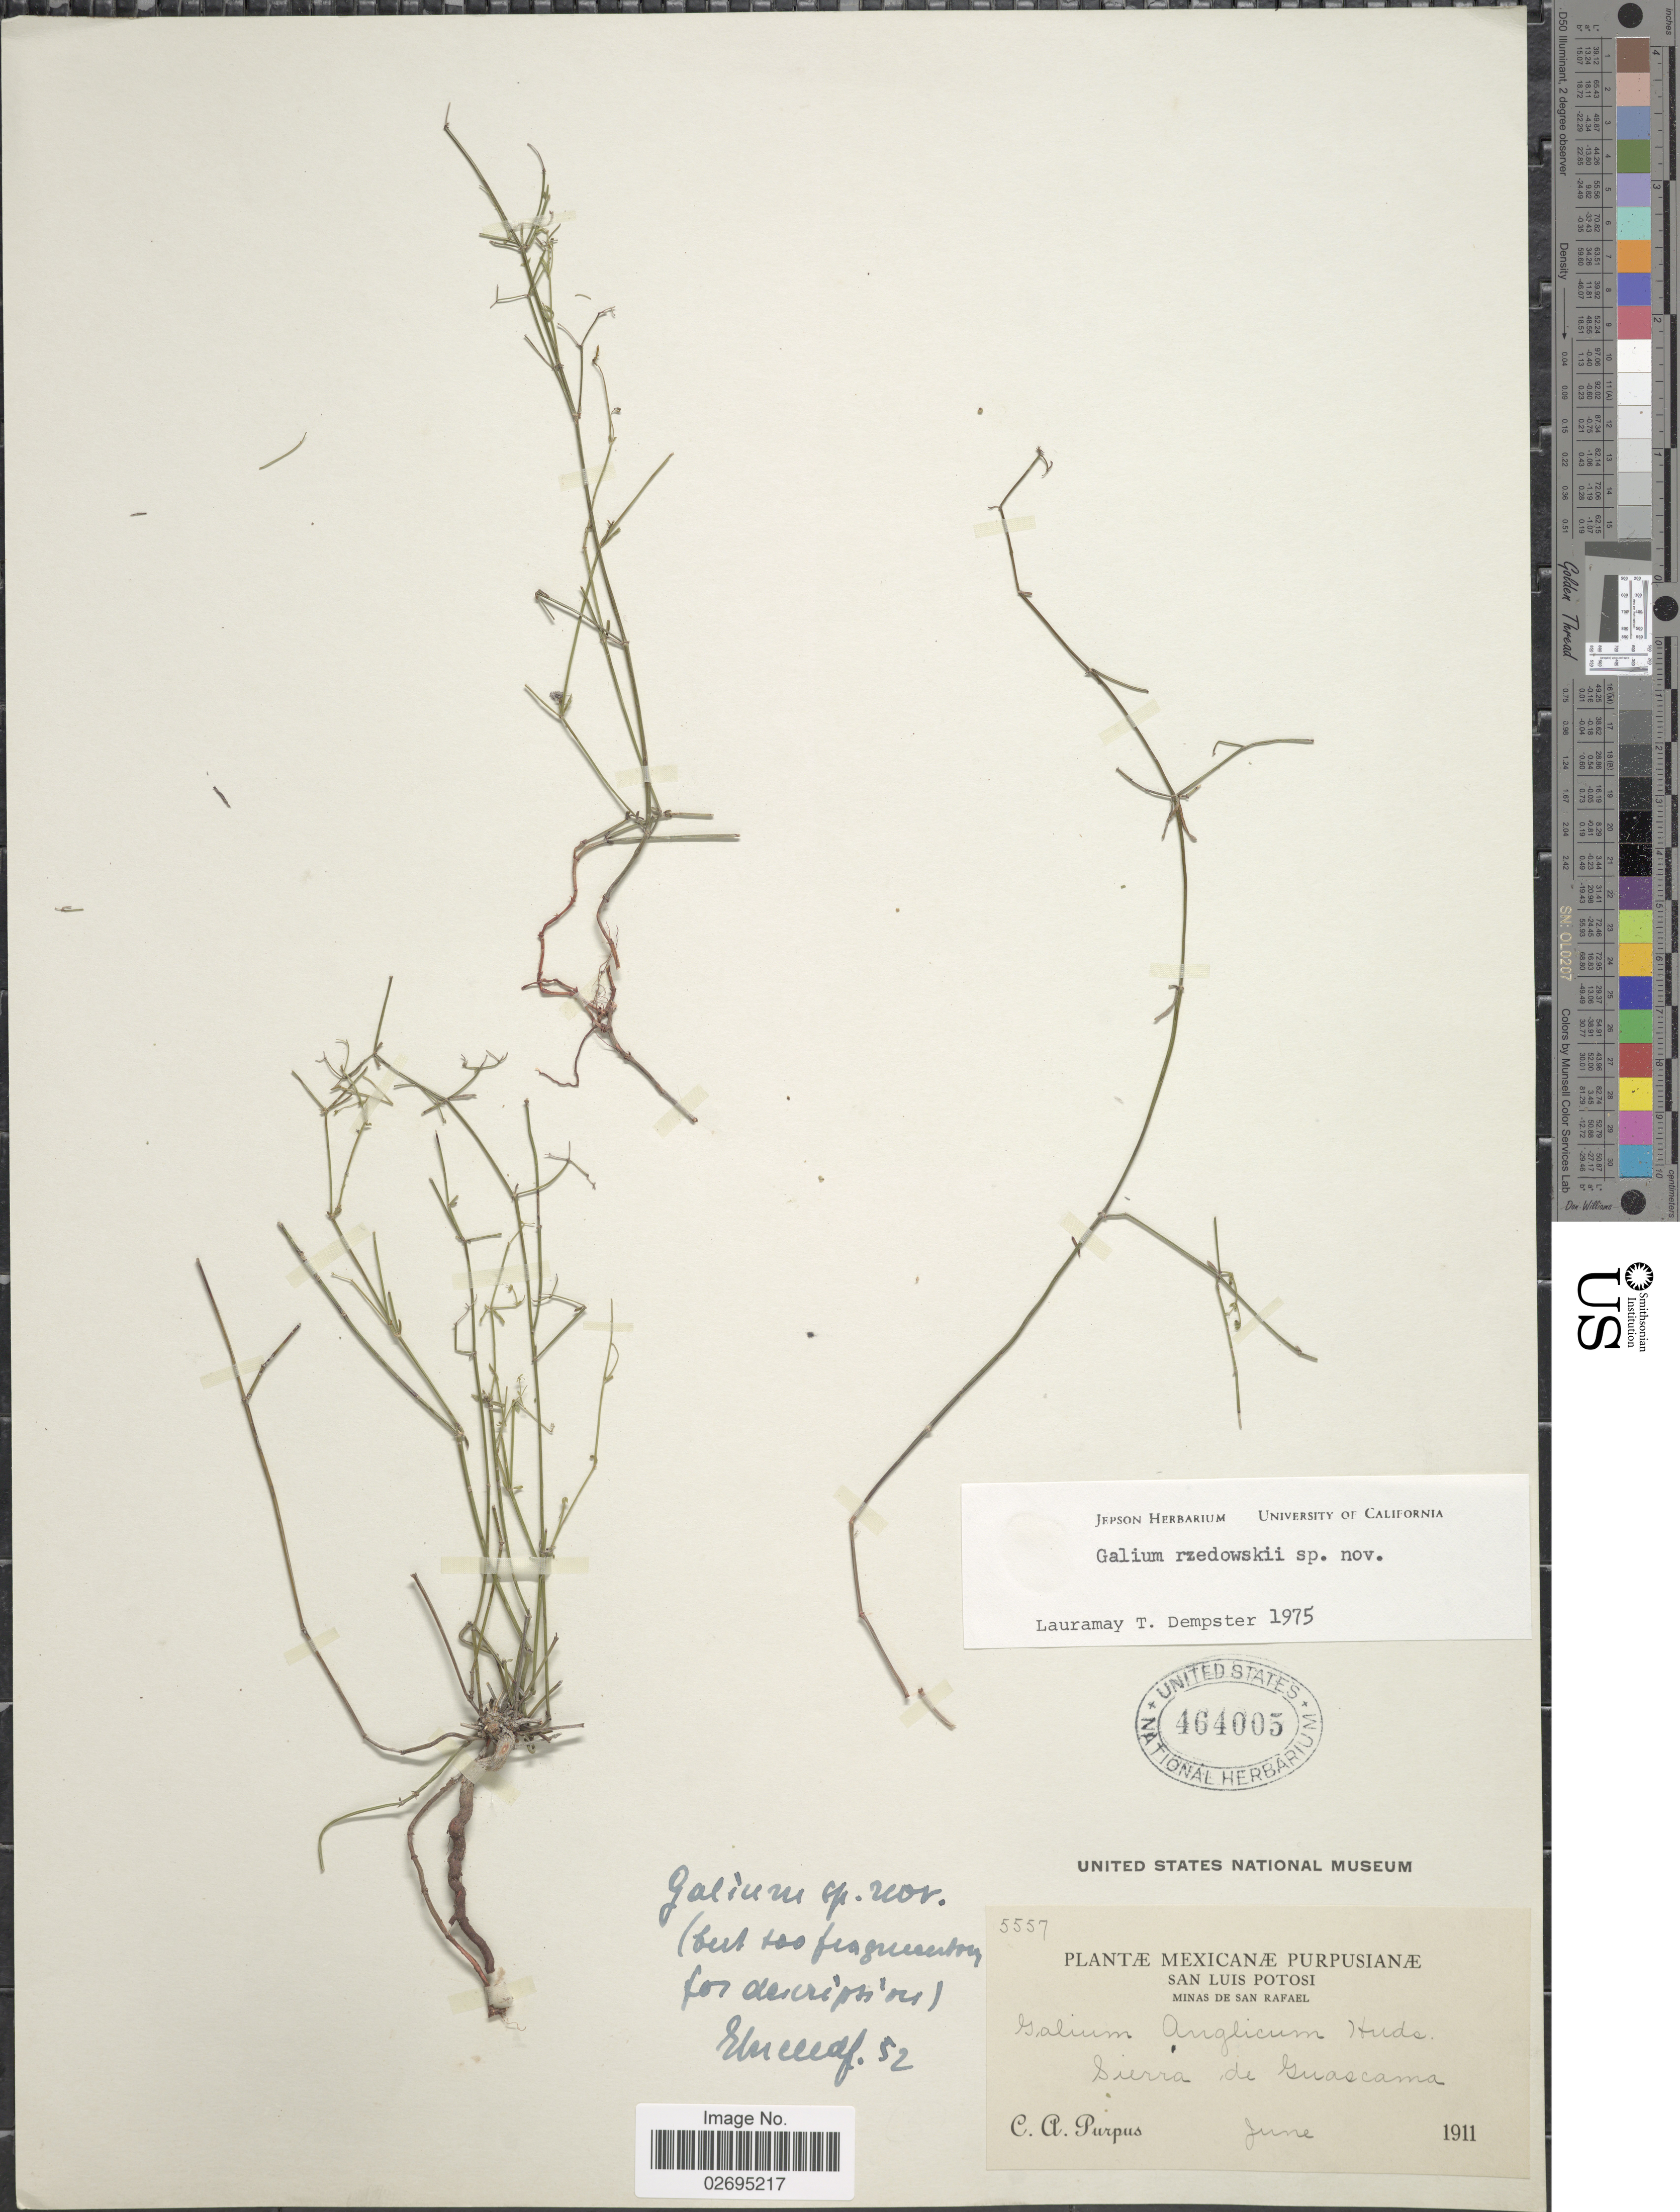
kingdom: Plantae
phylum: Tracheophyta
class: Magnoliopsida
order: Gentianales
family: Rubiaceae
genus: Galium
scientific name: Galium rzedowskii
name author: Dempster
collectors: C. A. Purpus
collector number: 5557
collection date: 1911-06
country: Mexico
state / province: San Luis Potosí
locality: Minas de San Rafael. Sierra de Guascama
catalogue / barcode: US 464005